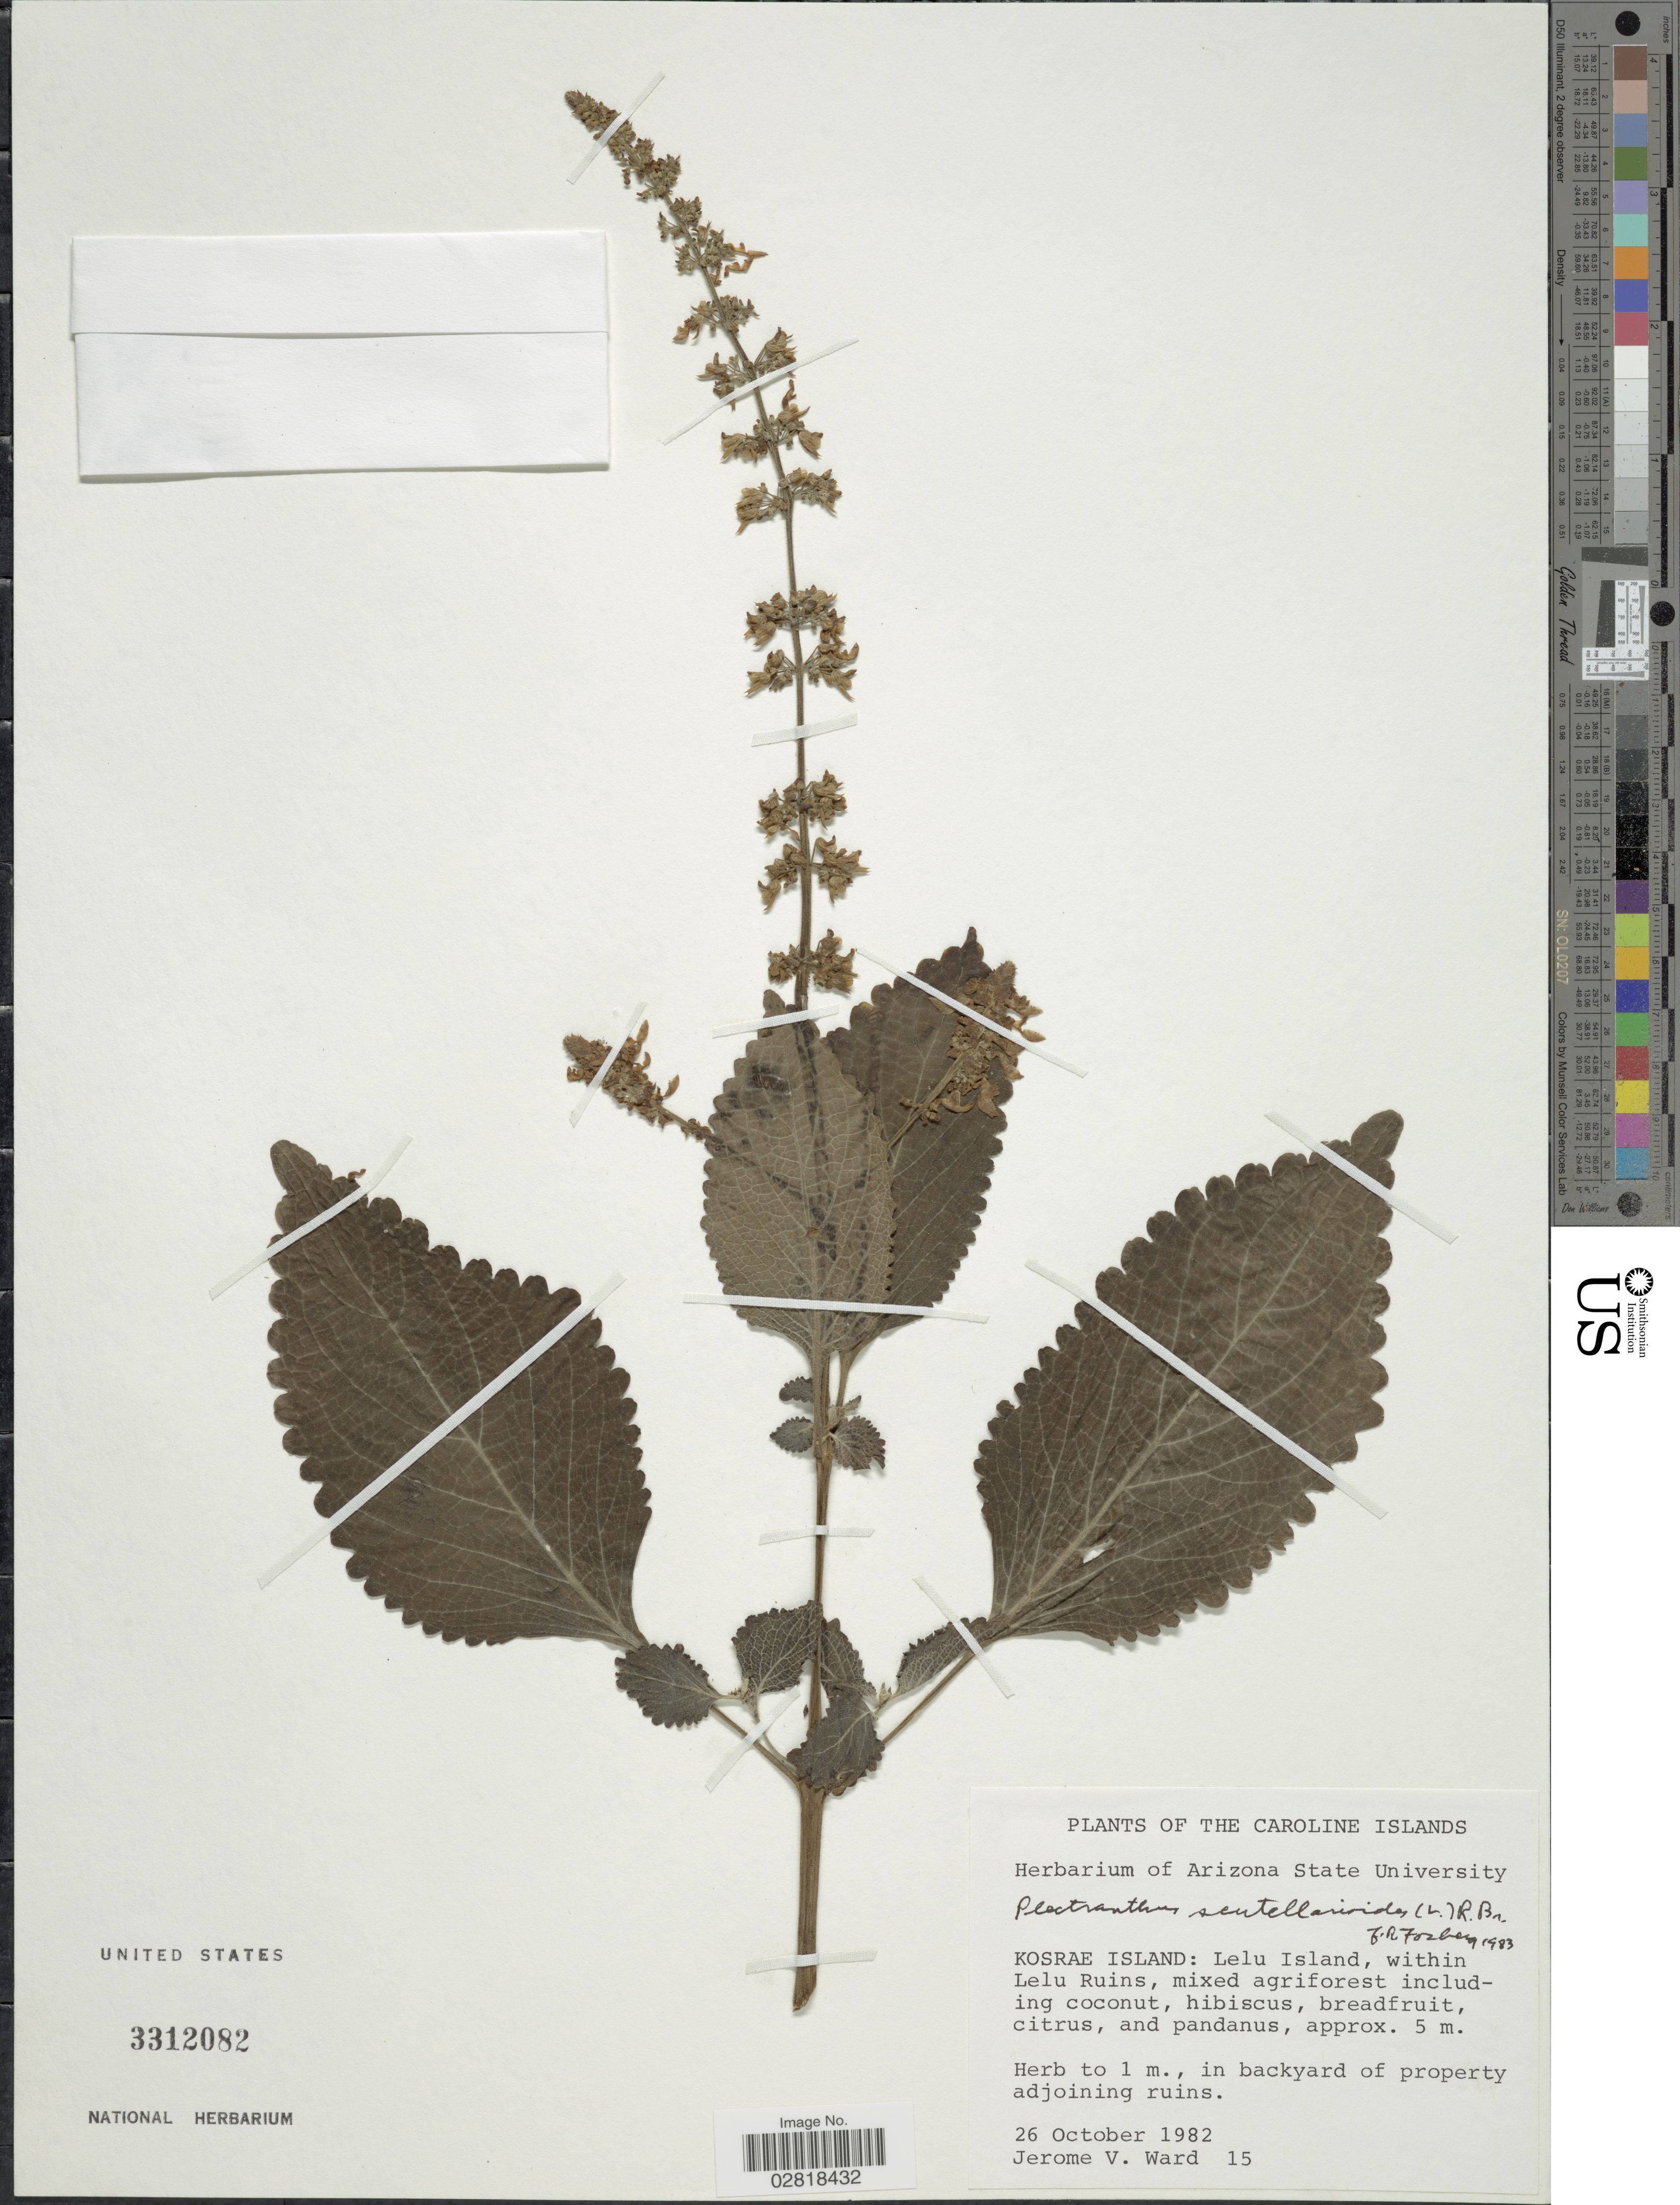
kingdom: Plantae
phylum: Tracheophyta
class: Magnoliopsida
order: Lamiales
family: Lamiaceae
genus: Coleus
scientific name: Coleus scutellarioides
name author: (L.) Benth.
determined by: Wagner, W. L., (BOT), Smithsonian Institution - National Museum of Natural History (UNITED STATES)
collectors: J. V. Ward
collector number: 15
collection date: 1982-10-26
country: Micronesia, Federated States of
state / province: Kosrae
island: Lelu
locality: Caroline Islands. Kosrae Island: Lelu Island, within Lelu Ruins.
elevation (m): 5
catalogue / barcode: US 3312082